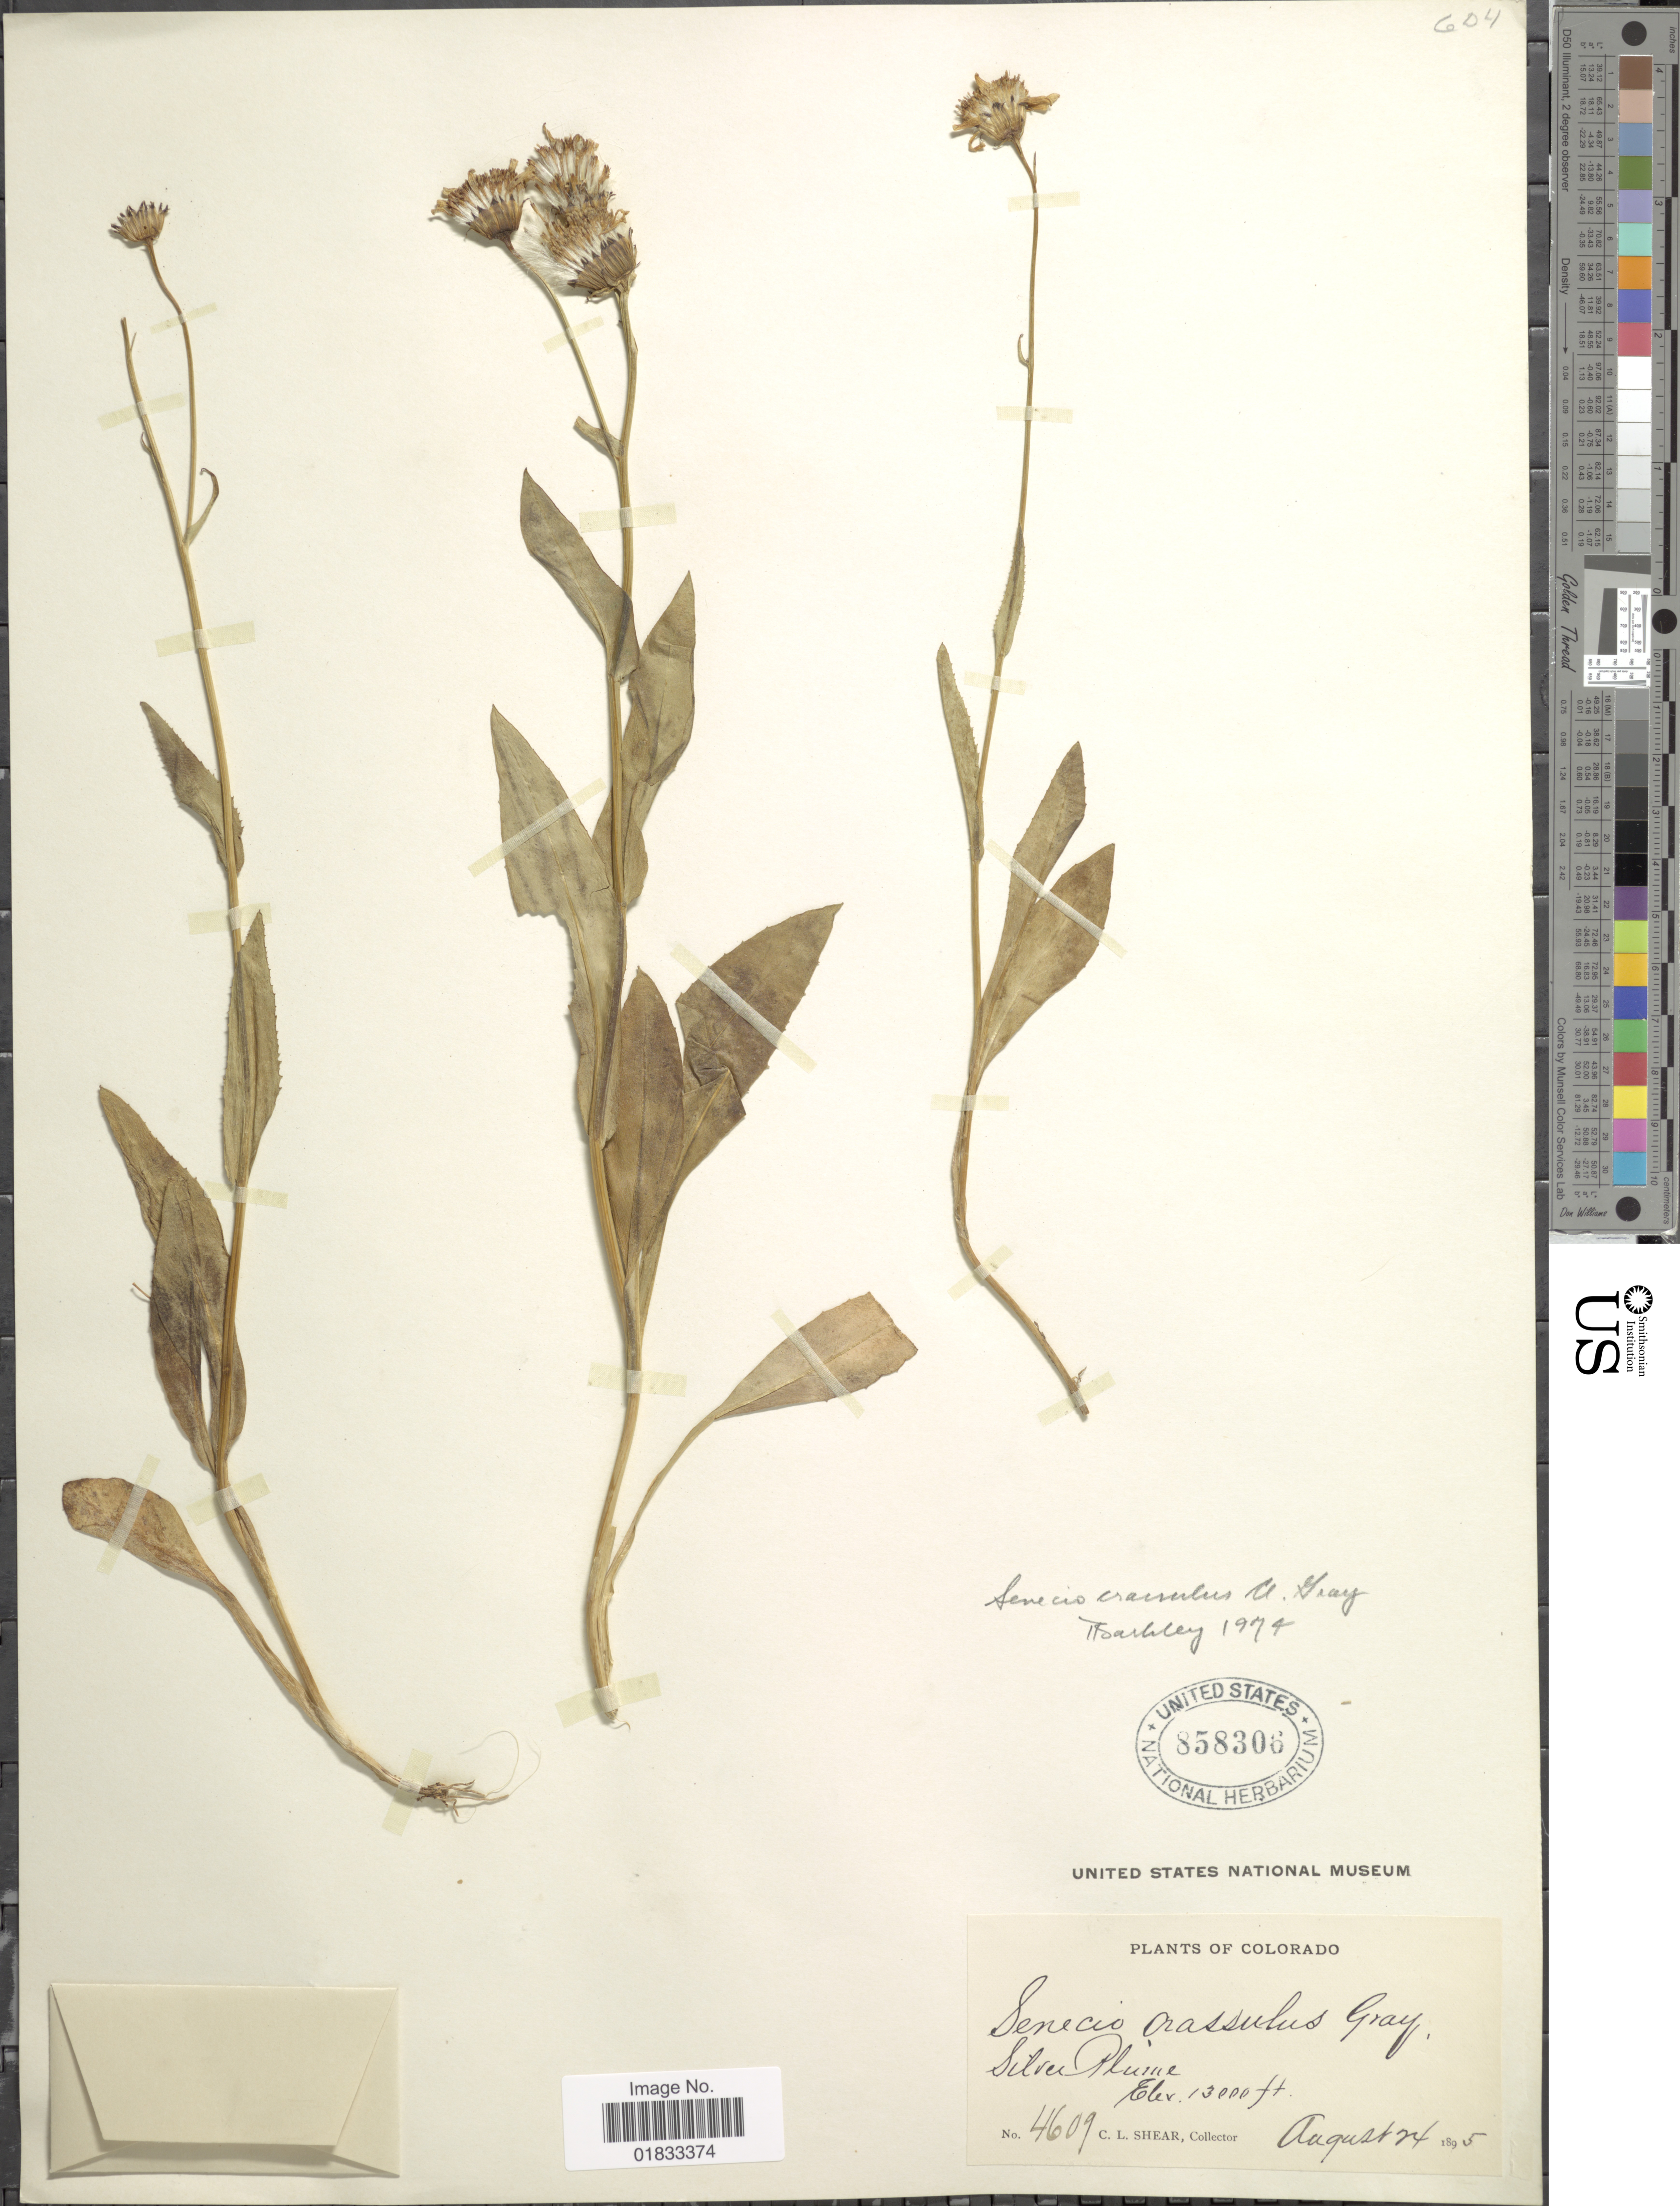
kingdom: Plantae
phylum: Tracheophyta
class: Magnoliopsida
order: Asterales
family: Asteraceae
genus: Senecio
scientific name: Senecio crassulus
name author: A. Gray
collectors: C. L. Shear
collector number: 4609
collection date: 1895-08-24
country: United States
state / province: Colorado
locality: Silver Plume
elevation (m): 3962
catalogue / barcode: US 858306